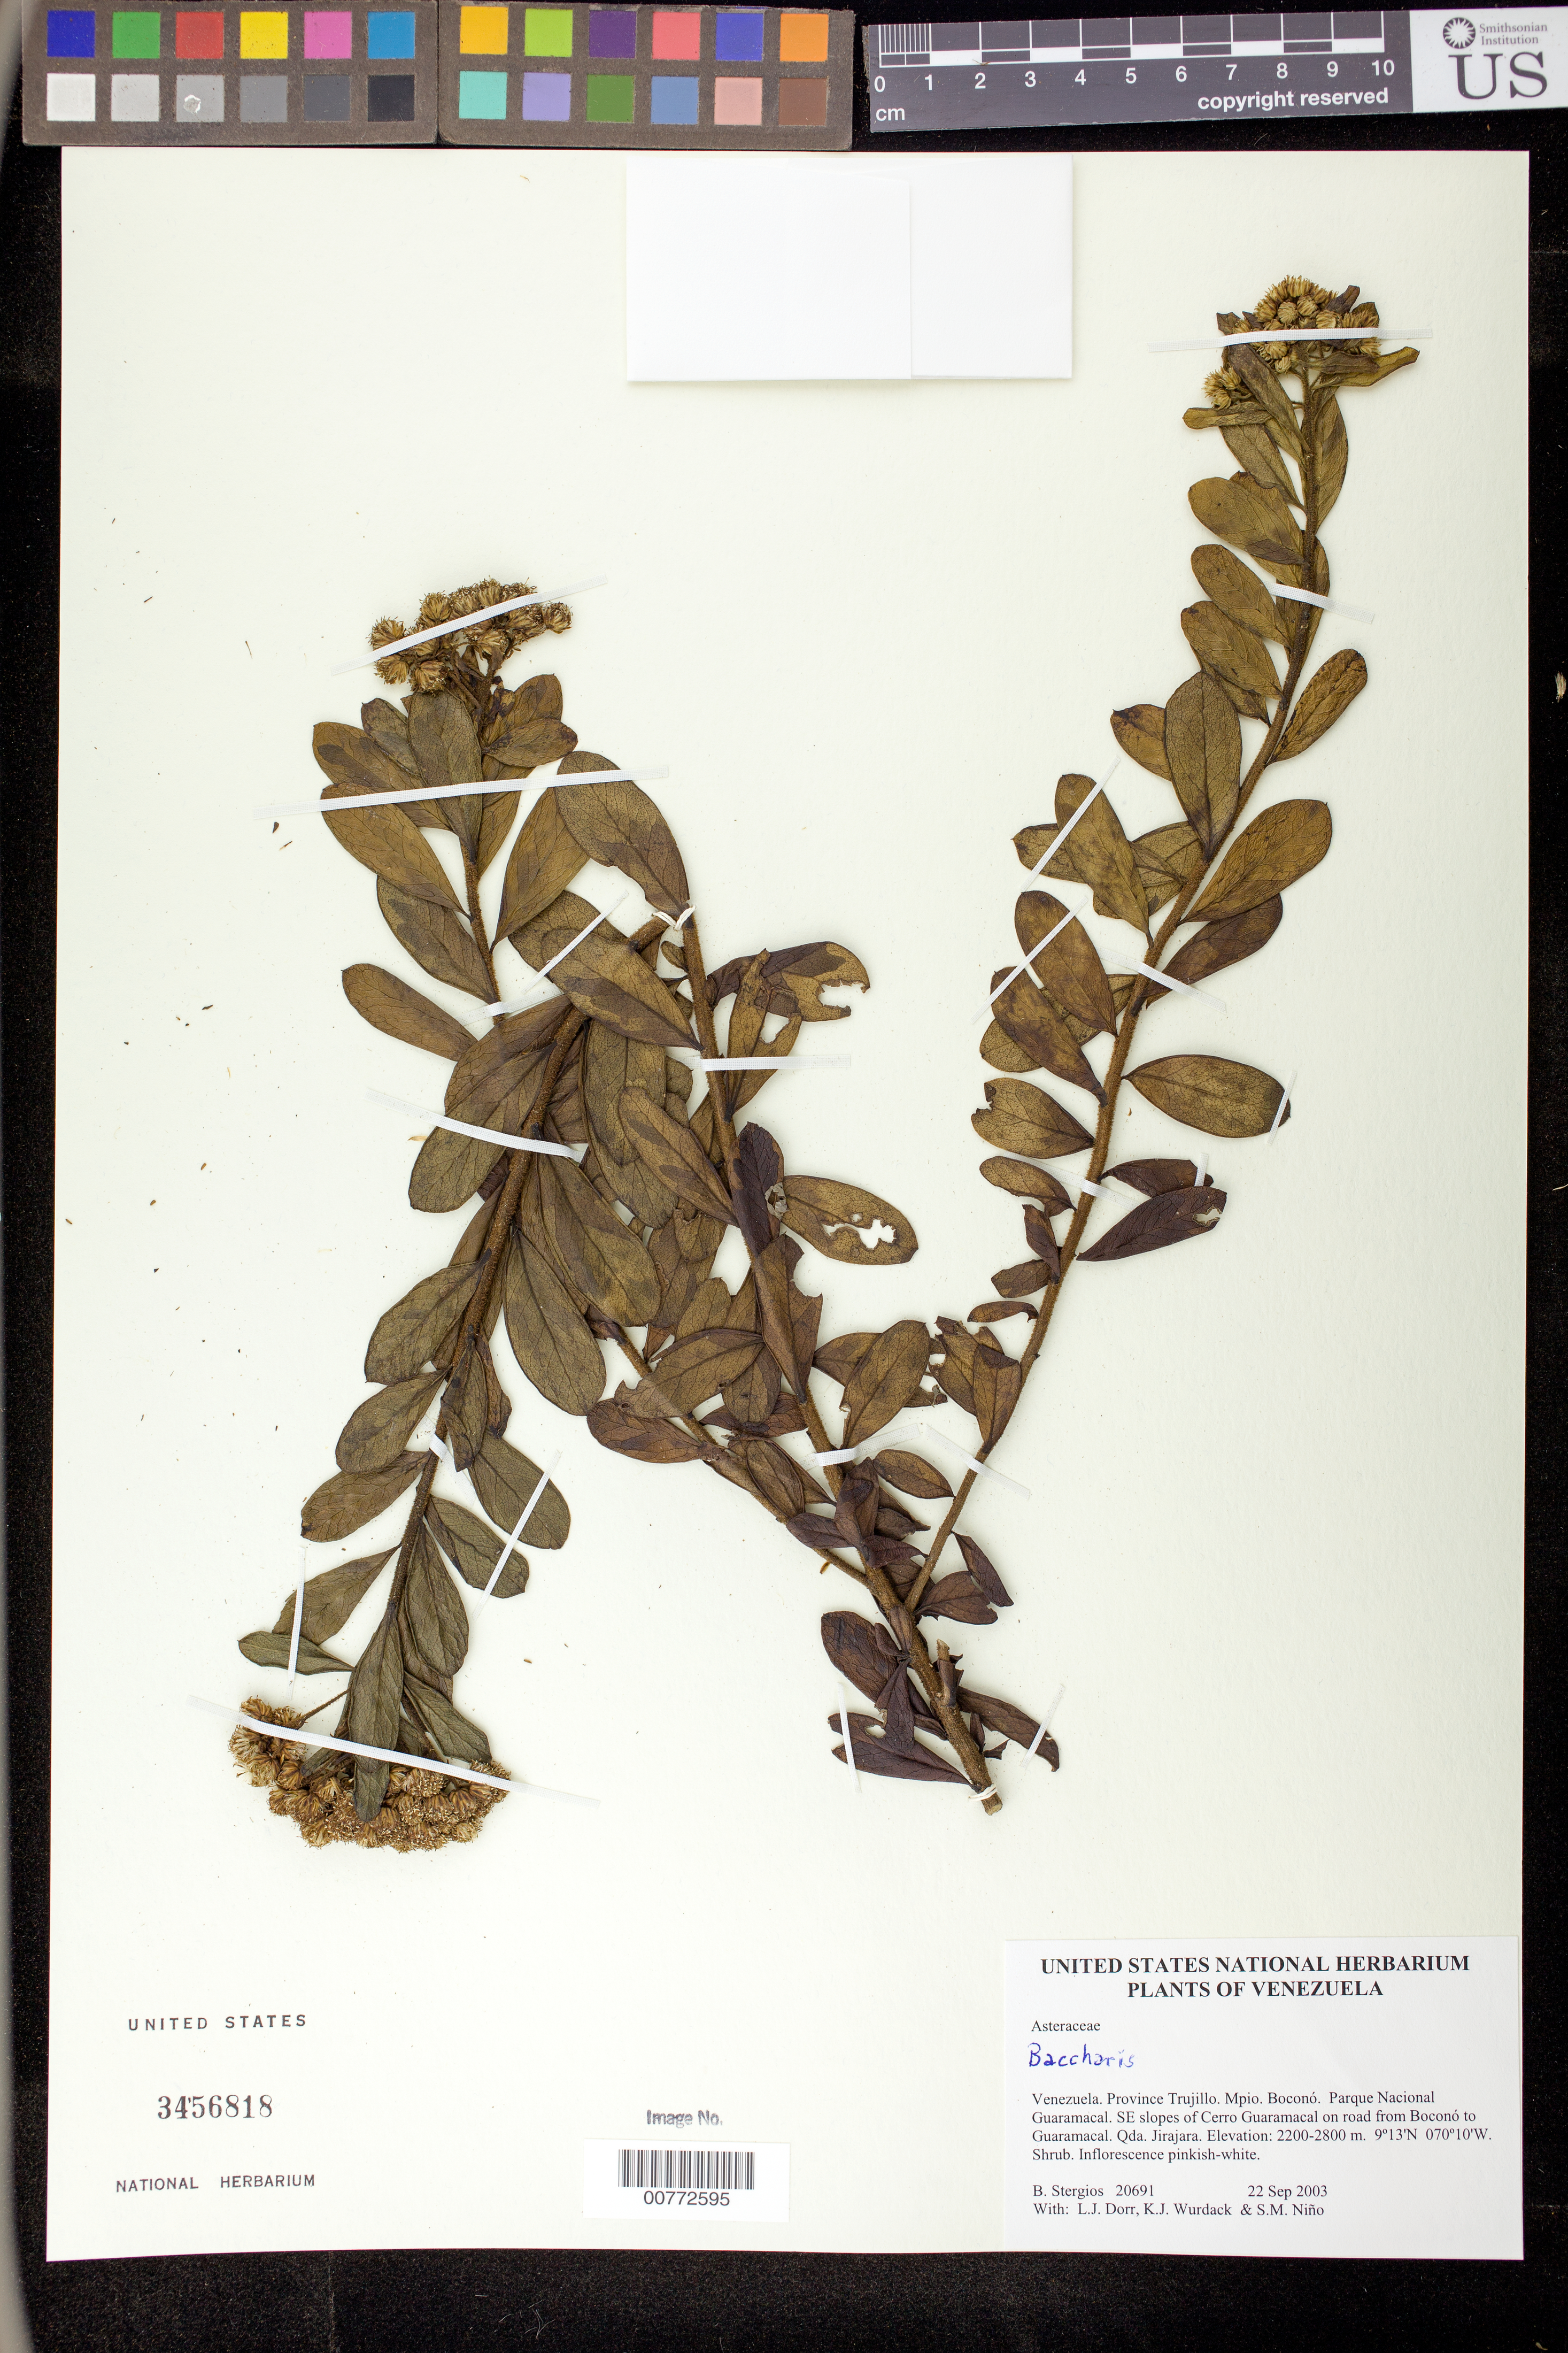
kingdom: Plantae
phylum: Tracheophyta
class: Magnoliopsida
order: Asterales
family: Asteraceae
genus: Baccharis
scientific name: Baccharis sp.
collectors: B. G. Stergios, L. J. Dorr, K. Wurdack & S. M. Niño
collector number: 20691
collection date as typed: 22 Sep 2003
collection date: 2003-09-22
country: Venezuela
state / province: Trujillo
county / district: Boconó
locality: Parque Nacional Guaramacal. SE slopes of Cerro Guaramacal on road from Boconó to Guaramacal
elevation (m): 2200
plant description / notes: PORT, US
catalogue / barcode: US 3456818